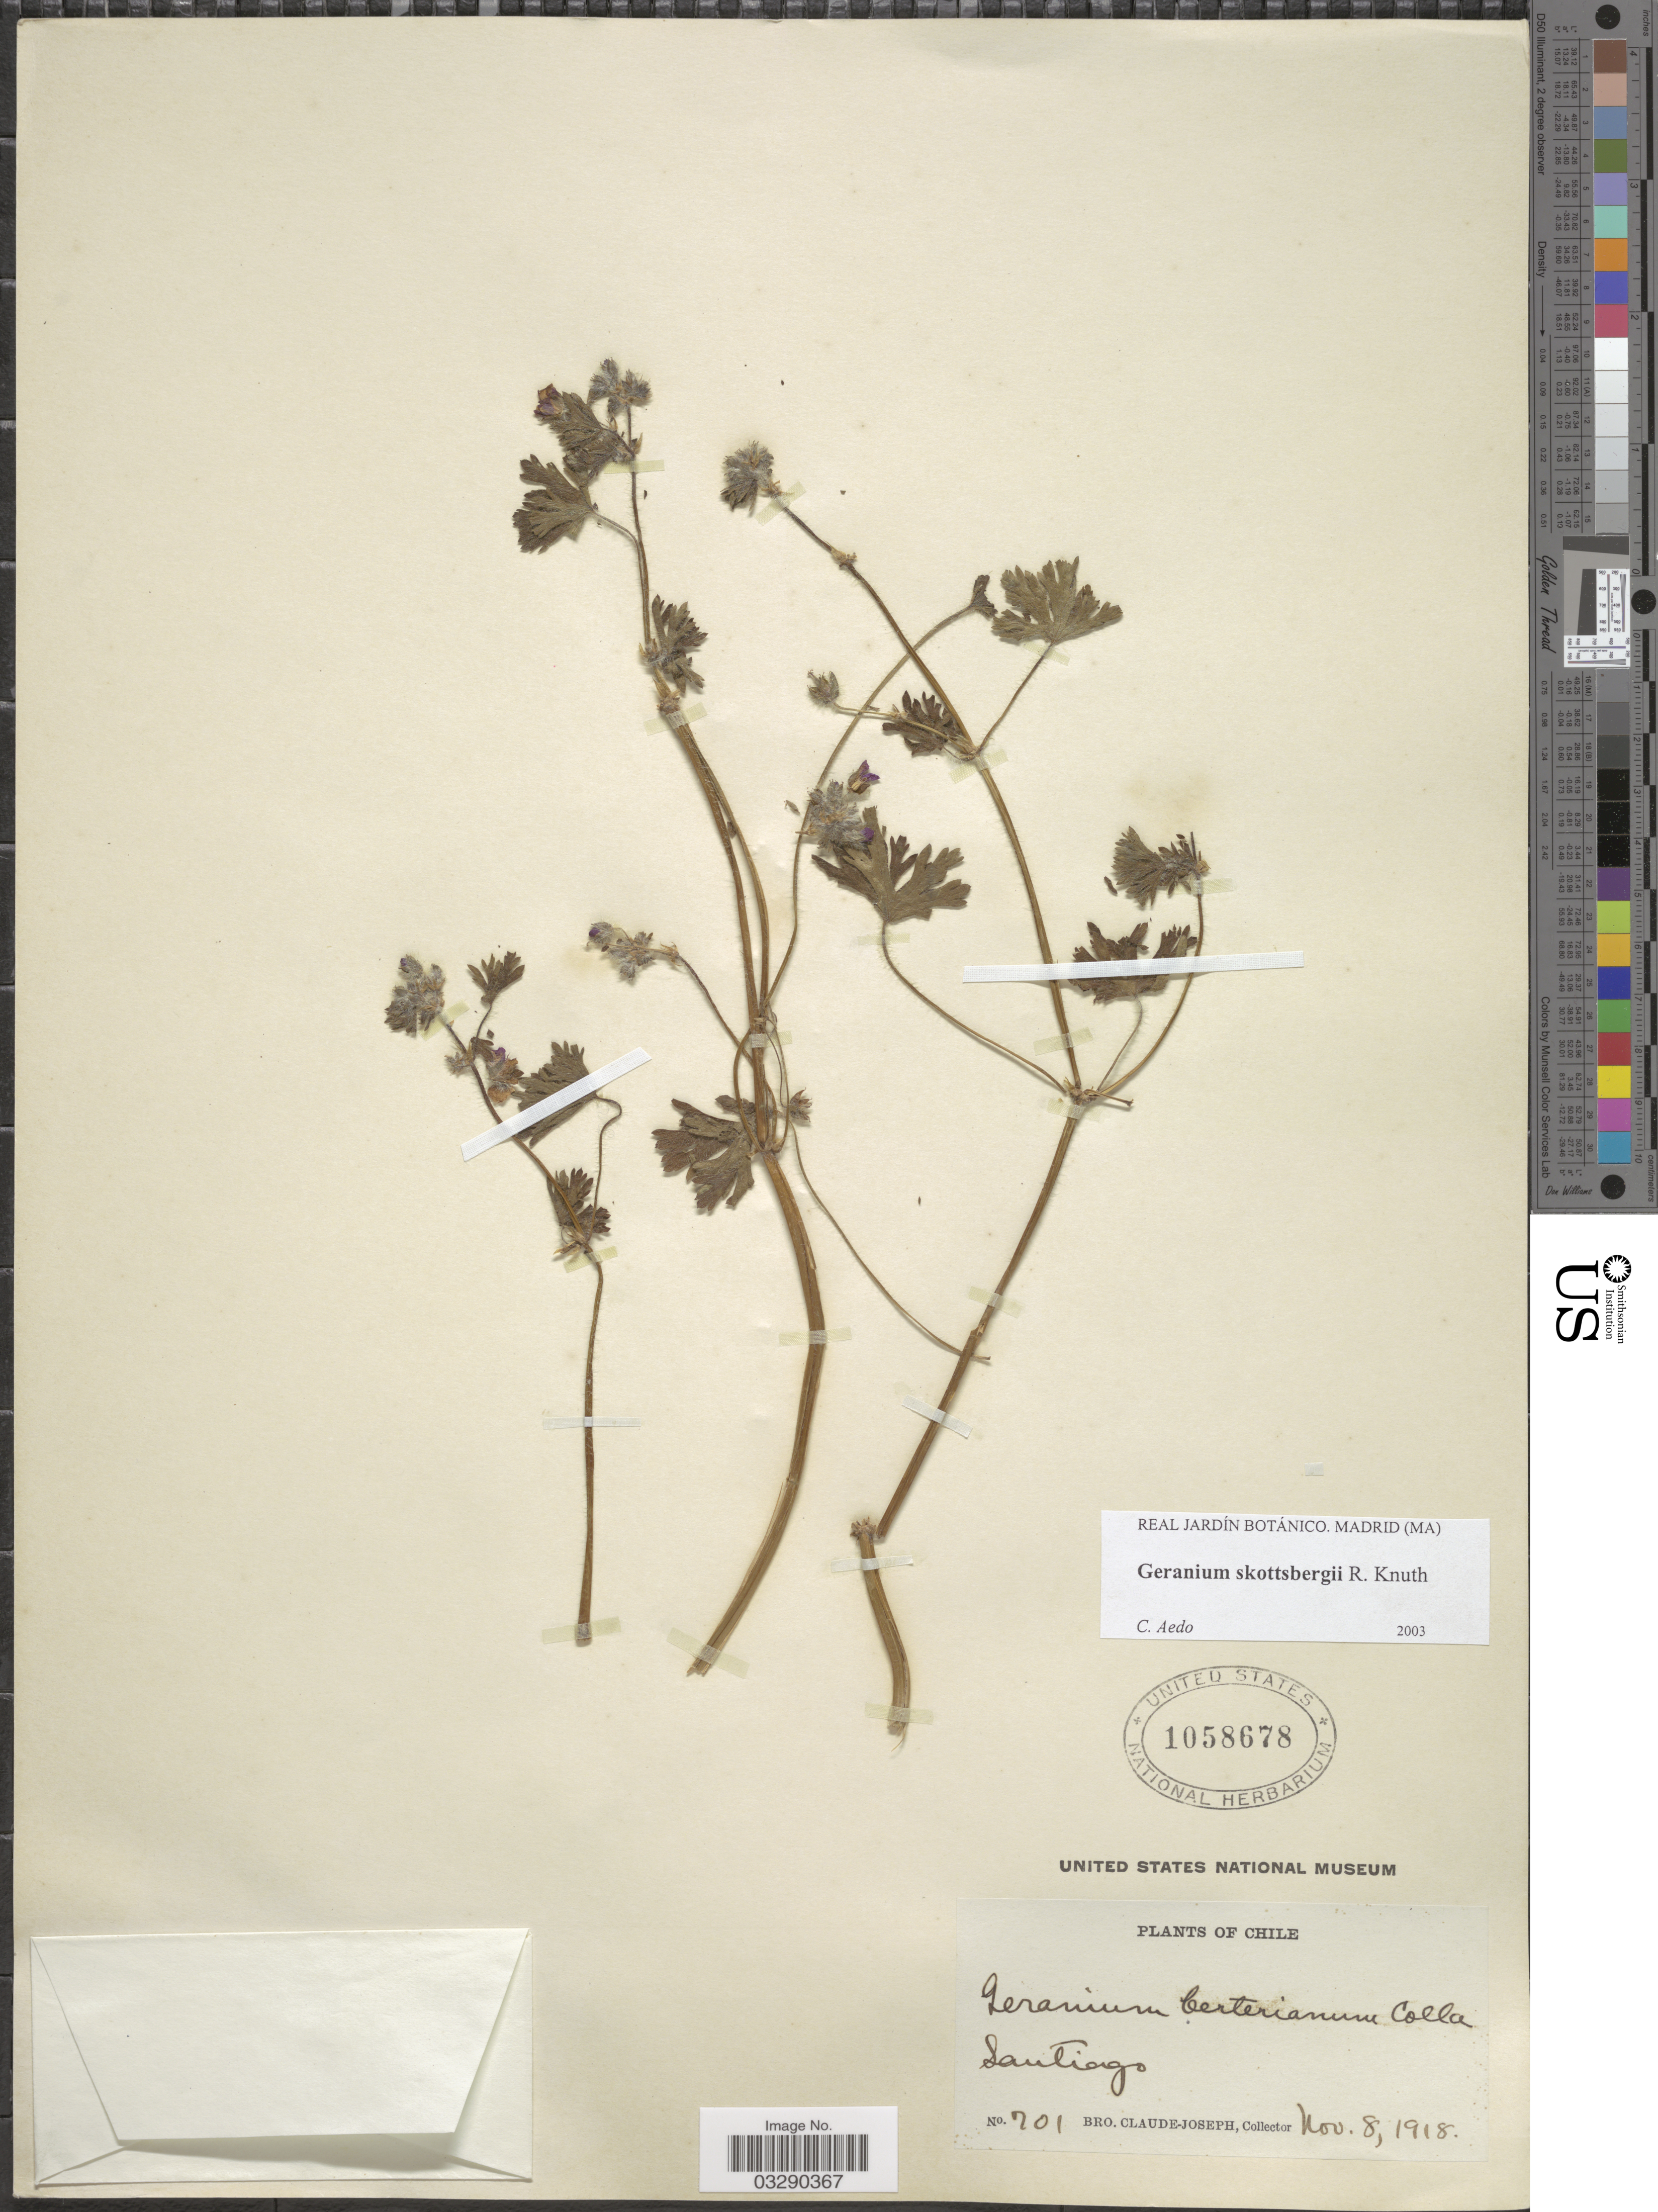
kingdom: Plantae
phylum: Tracheophyta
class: Magnoliopsida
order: Geraniales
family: Geraniaceae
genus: Geranium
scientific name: Geranium skottsbergii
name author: R. Knuth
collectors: Bro. Claude-Joseph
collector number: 701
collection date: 1918-11-08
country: Chile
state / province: Región Metropolitana (RM)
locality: Santiago.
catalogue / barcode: US 1058678